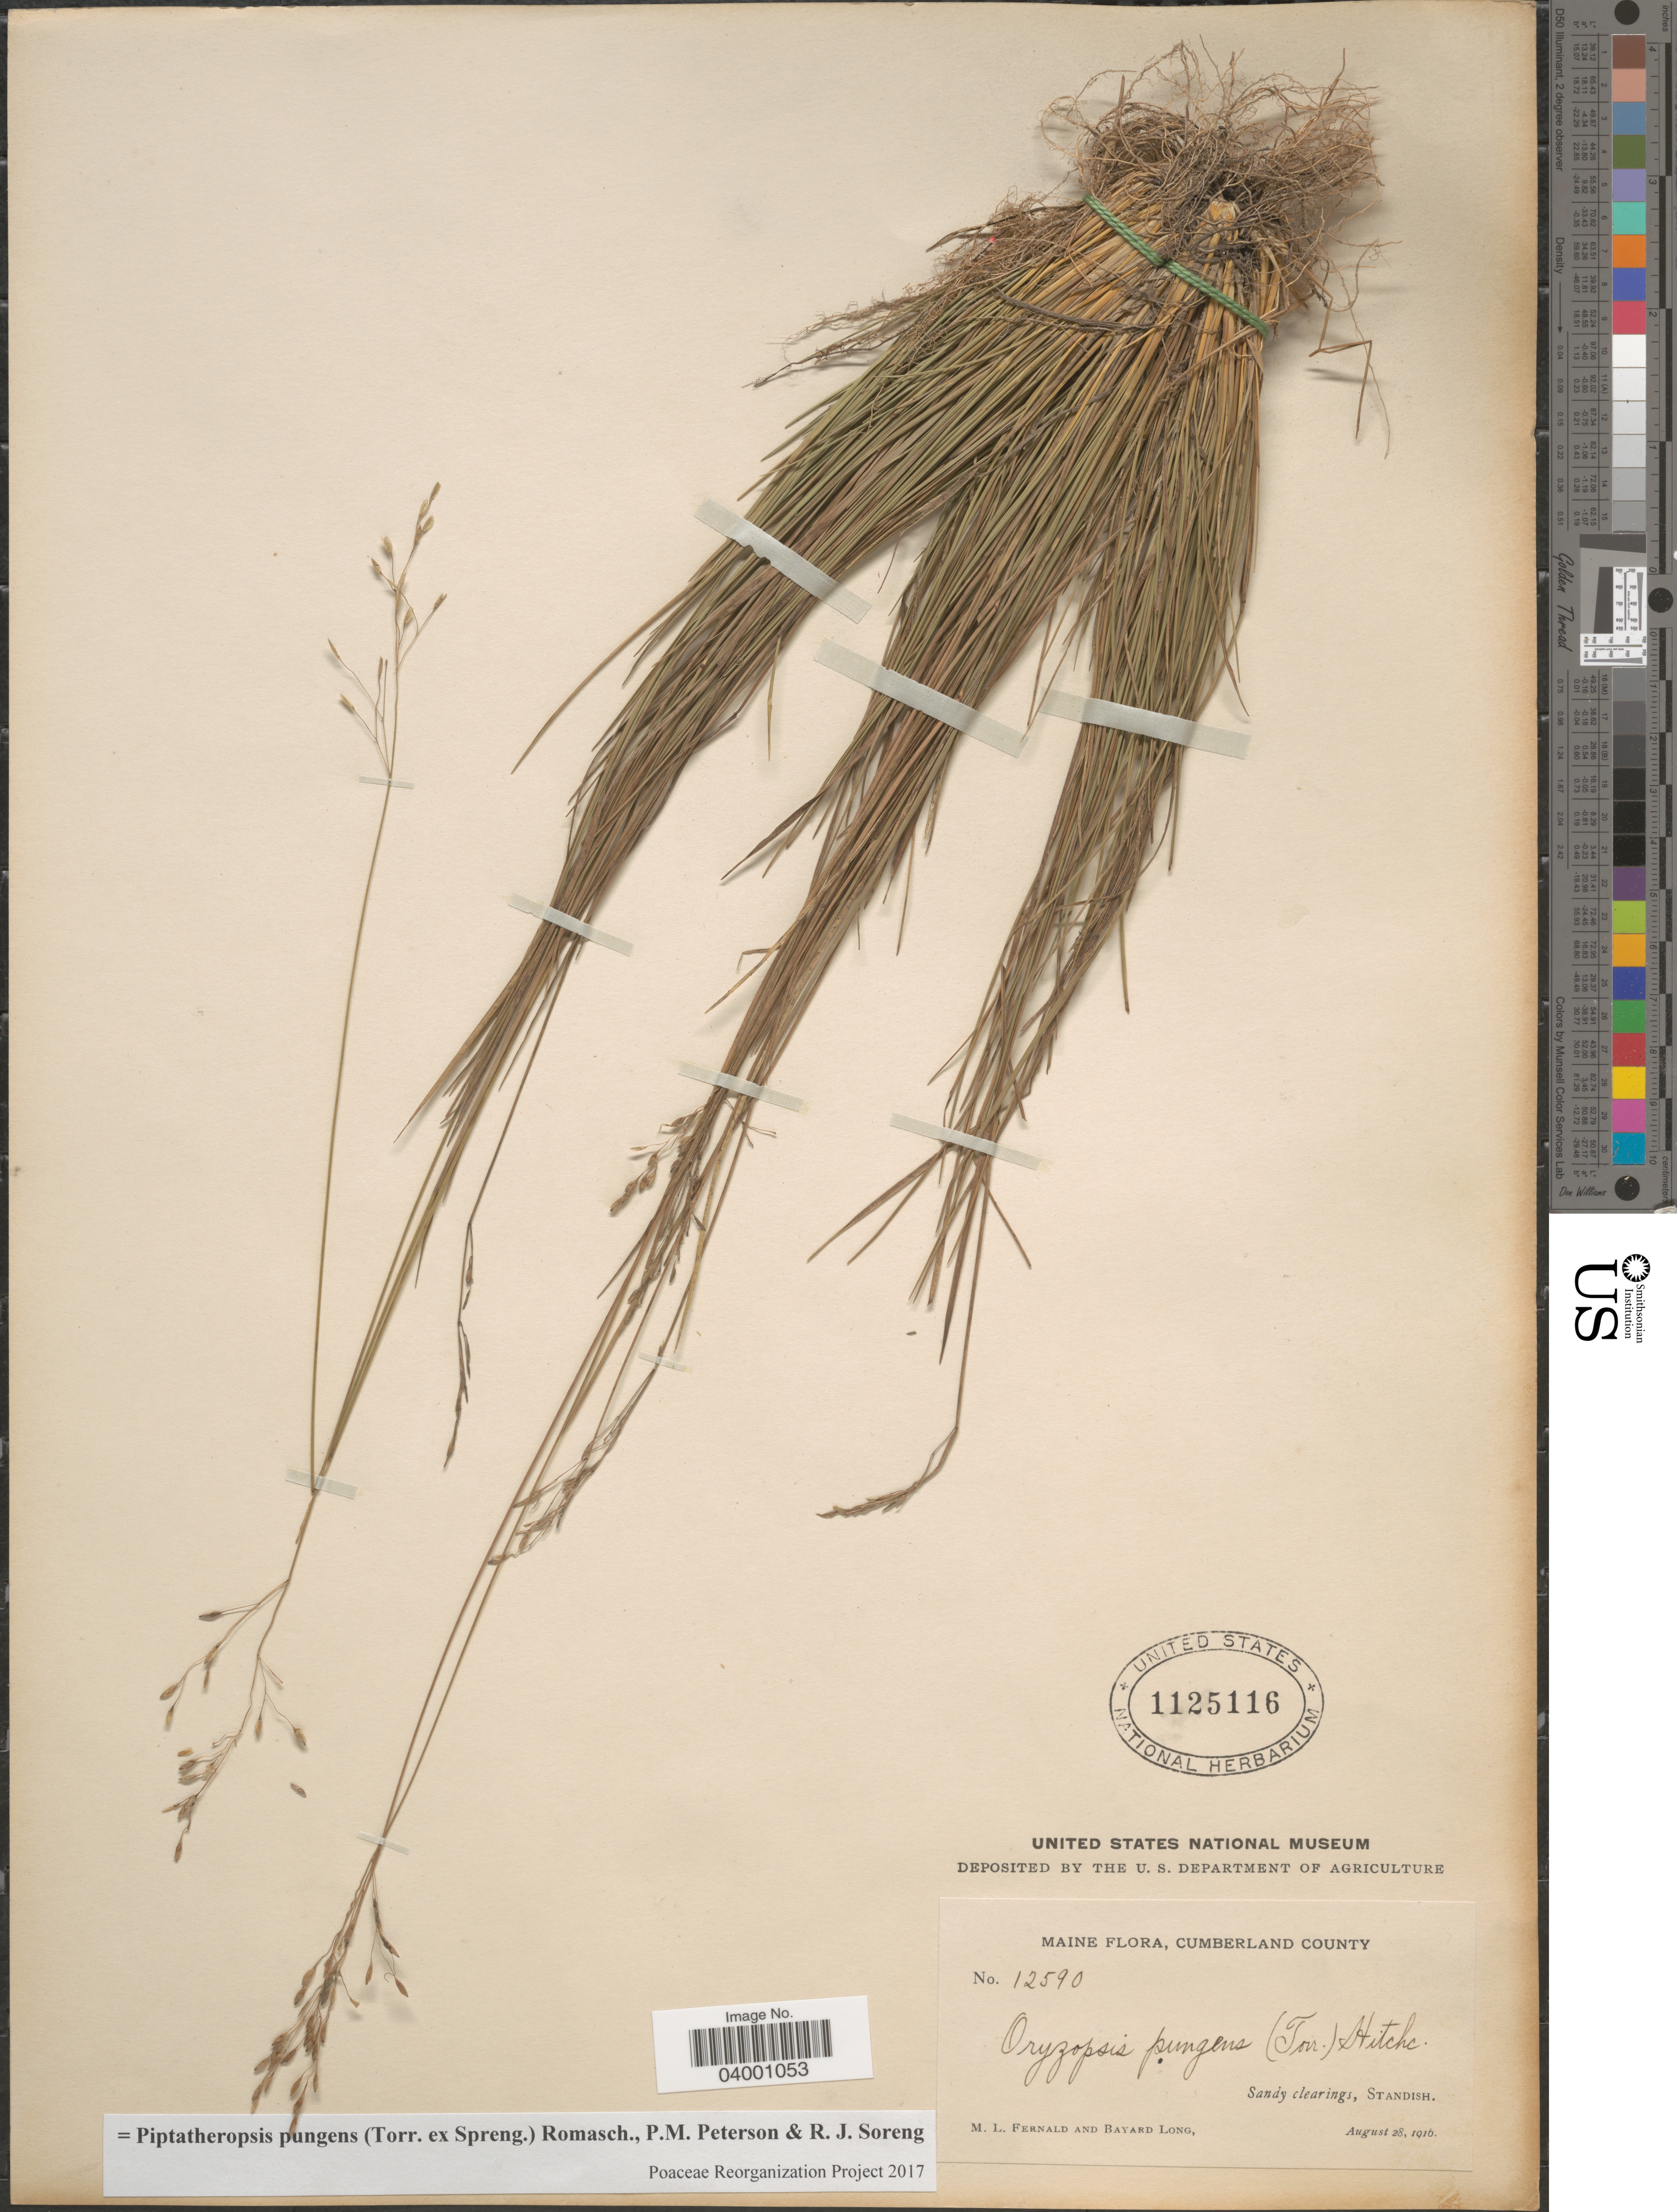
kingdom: Plantae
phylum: Tracheophyta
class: Liliopsida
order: Poales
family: Poaceae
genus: Piptatheropsis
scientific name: Piptatheropsis pungens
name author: (Torr. ex Spreng.) Romasch. et al.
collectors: M. L. Fernald & B. Long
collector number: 12590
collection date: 1916-08-28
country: United States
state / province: Maine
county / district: Cumberland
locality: Cumberland County. Sandy clearings, Standish.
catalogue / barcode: US 1125116